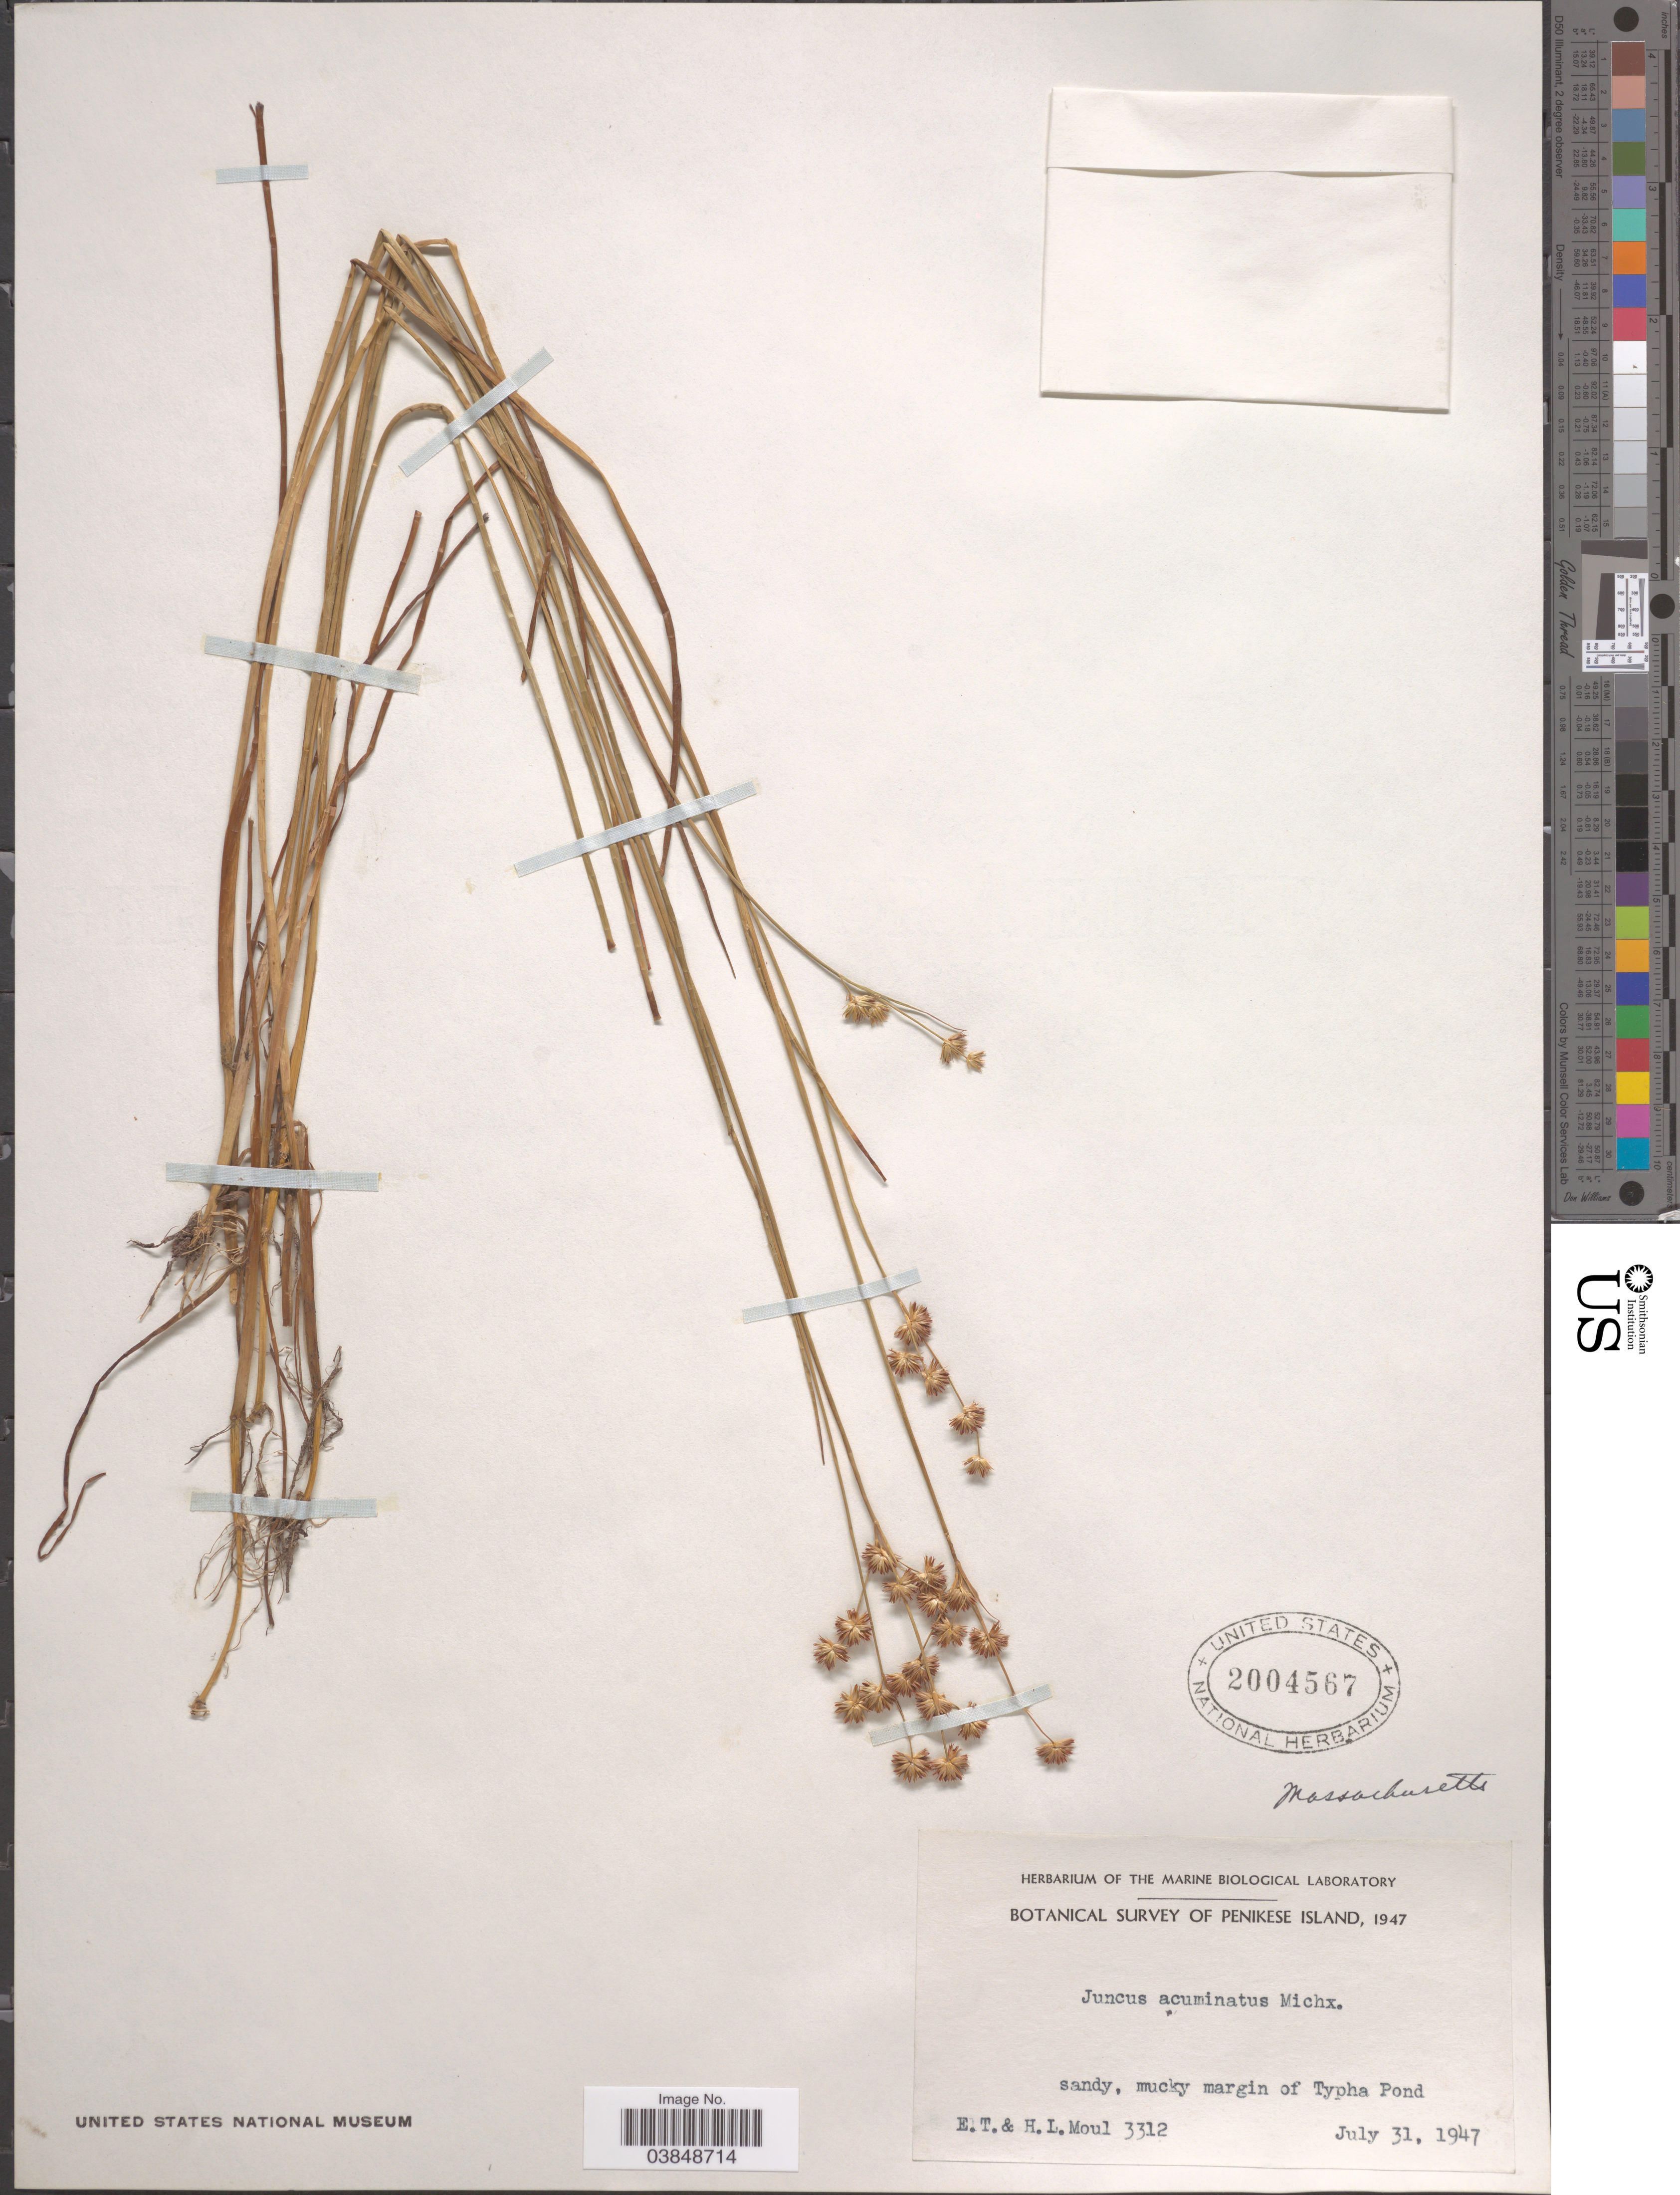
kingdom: Plantae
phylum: Tracheophyta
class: Liliopsida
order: Poales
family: Juncaceae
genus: Juncus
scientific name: Juncus acuminatus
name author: Michx.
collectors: E. T. Moul & H. Moul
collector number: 3312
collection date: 1947-07-31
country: United States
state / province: Massachusetts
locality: Penikese Island. Sandy, mucky margin of Typha Pond.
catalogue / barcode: US 2004567